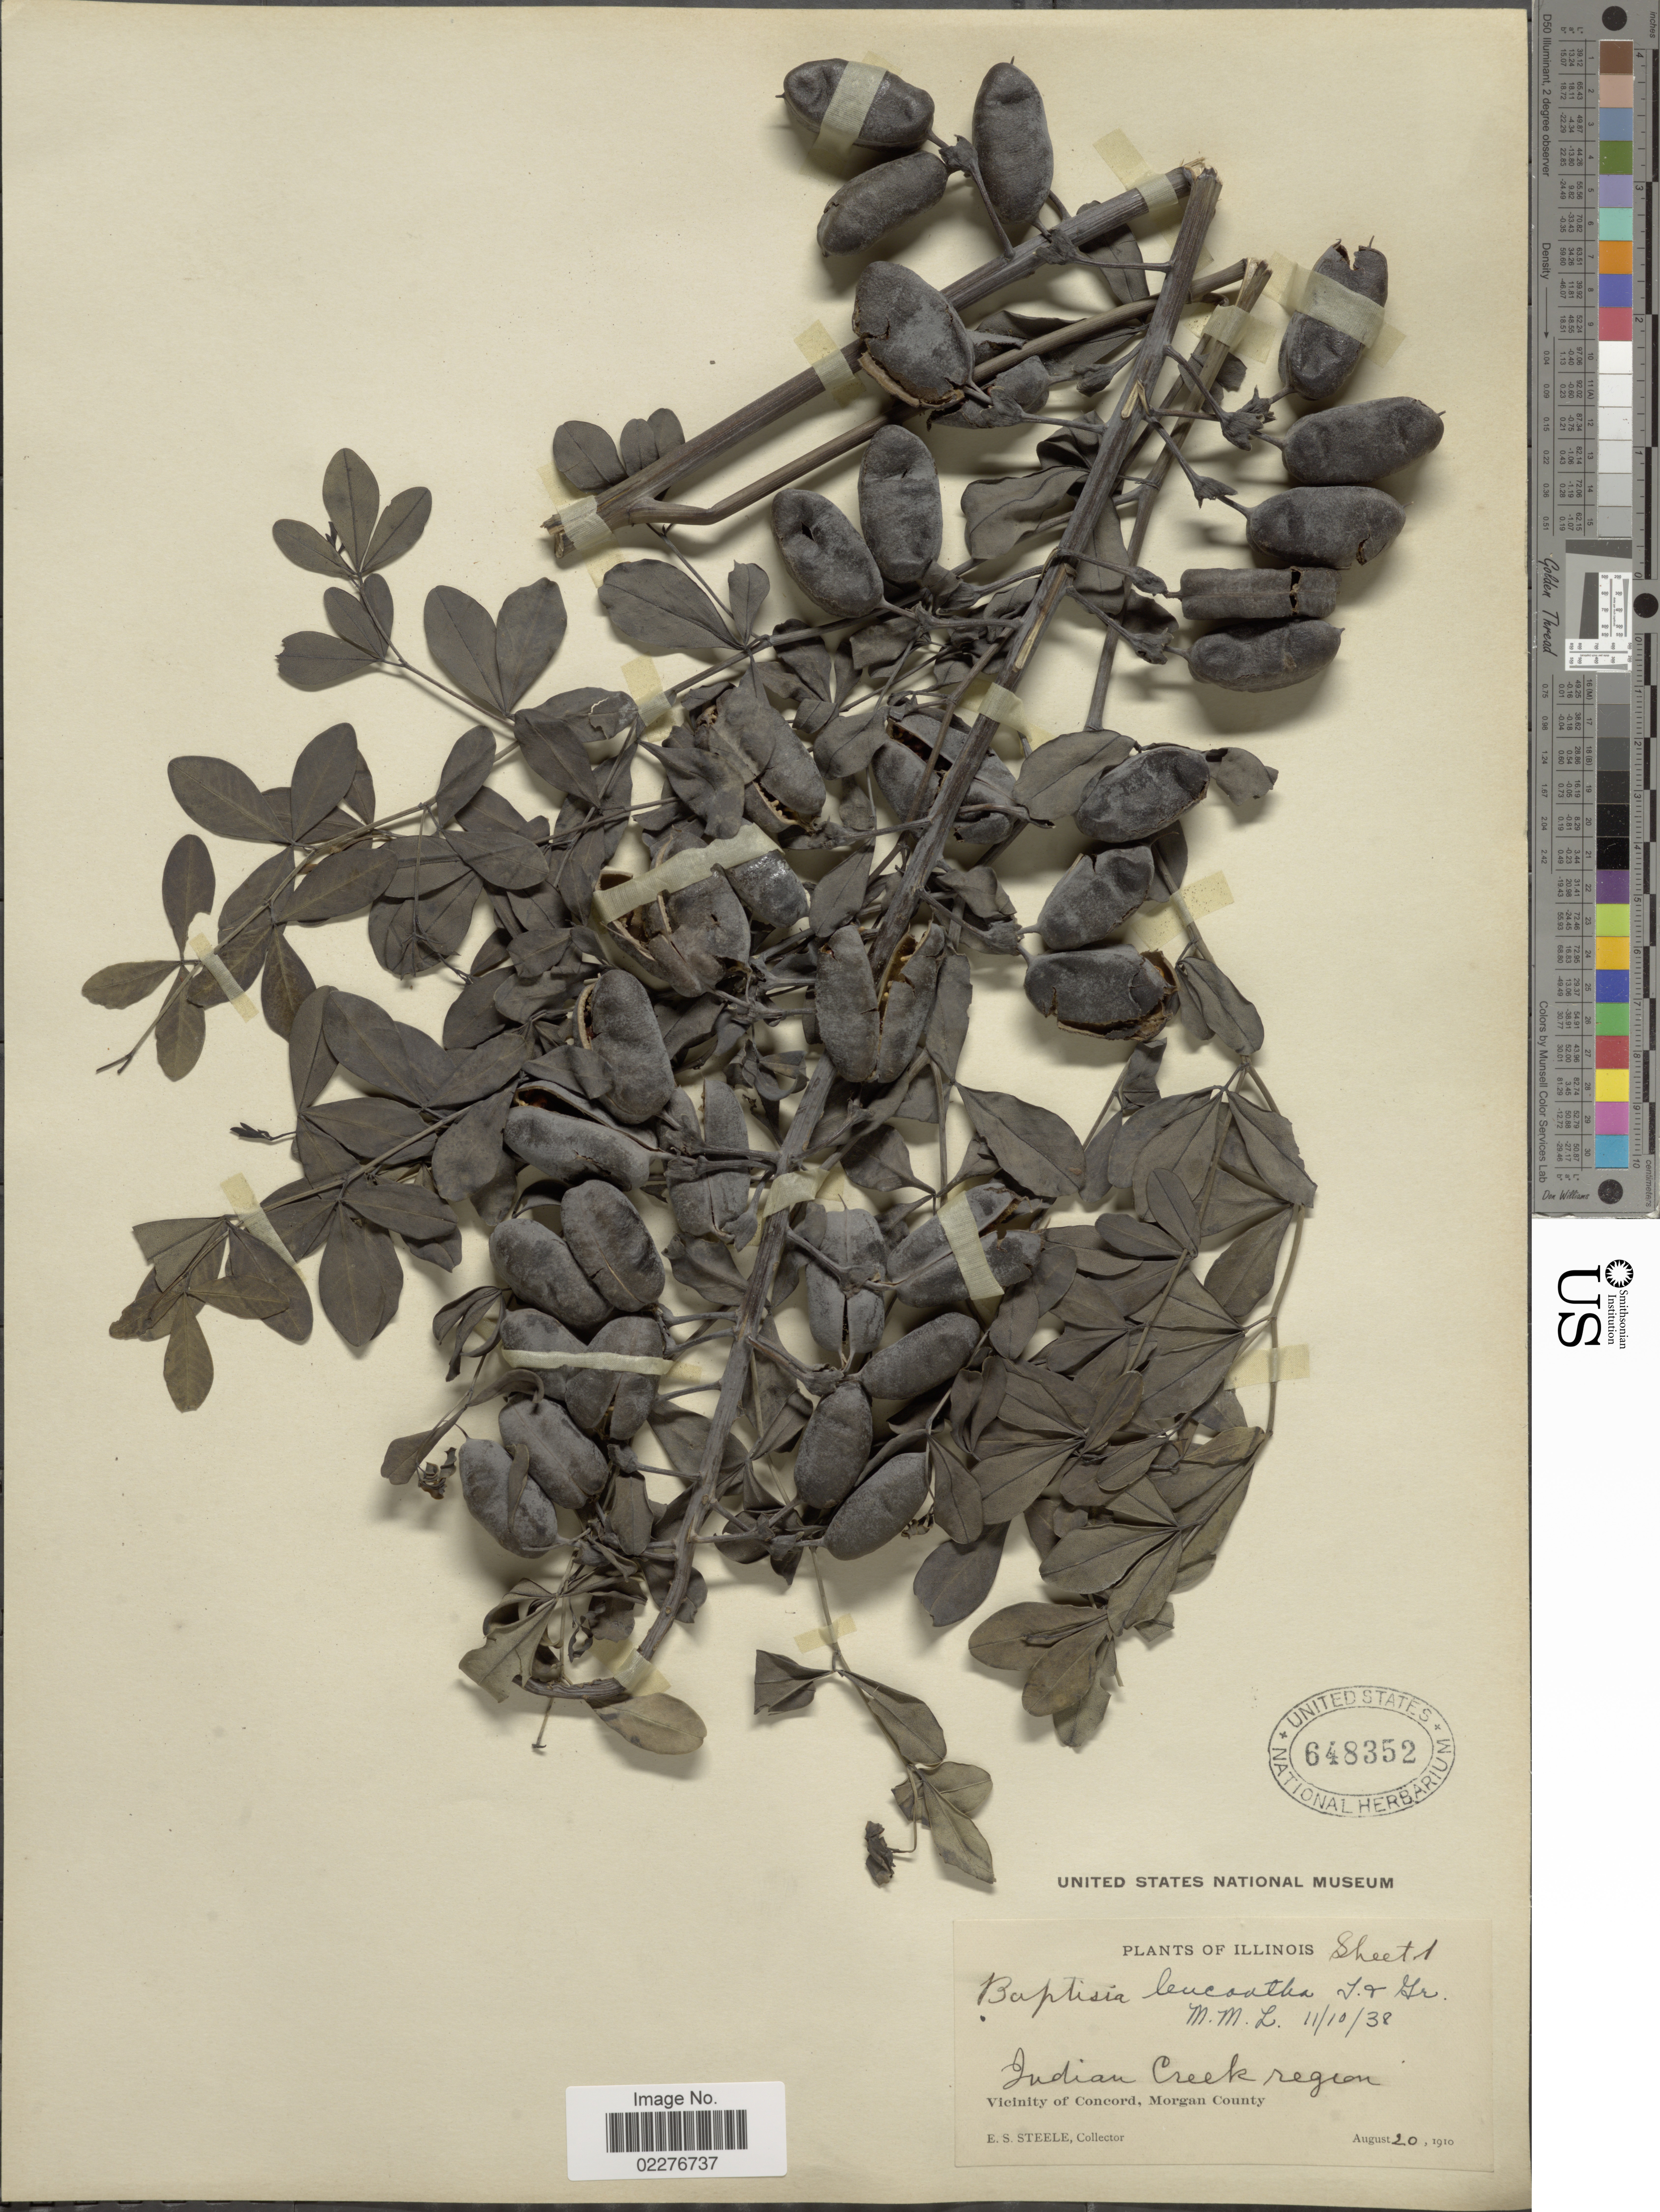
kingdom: Plantae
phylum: Tracheophyta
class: Magnoliopsida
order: Fabales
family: Fabaceae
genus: Baptisia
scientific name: Baptisia leucantha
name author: Torr. & A. Gray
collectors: E. Steele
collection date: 1910-08-20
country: United States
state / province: Illinois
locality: Indian Creek region, Vicinity of Concord, Morgan County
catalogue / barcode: US 648352